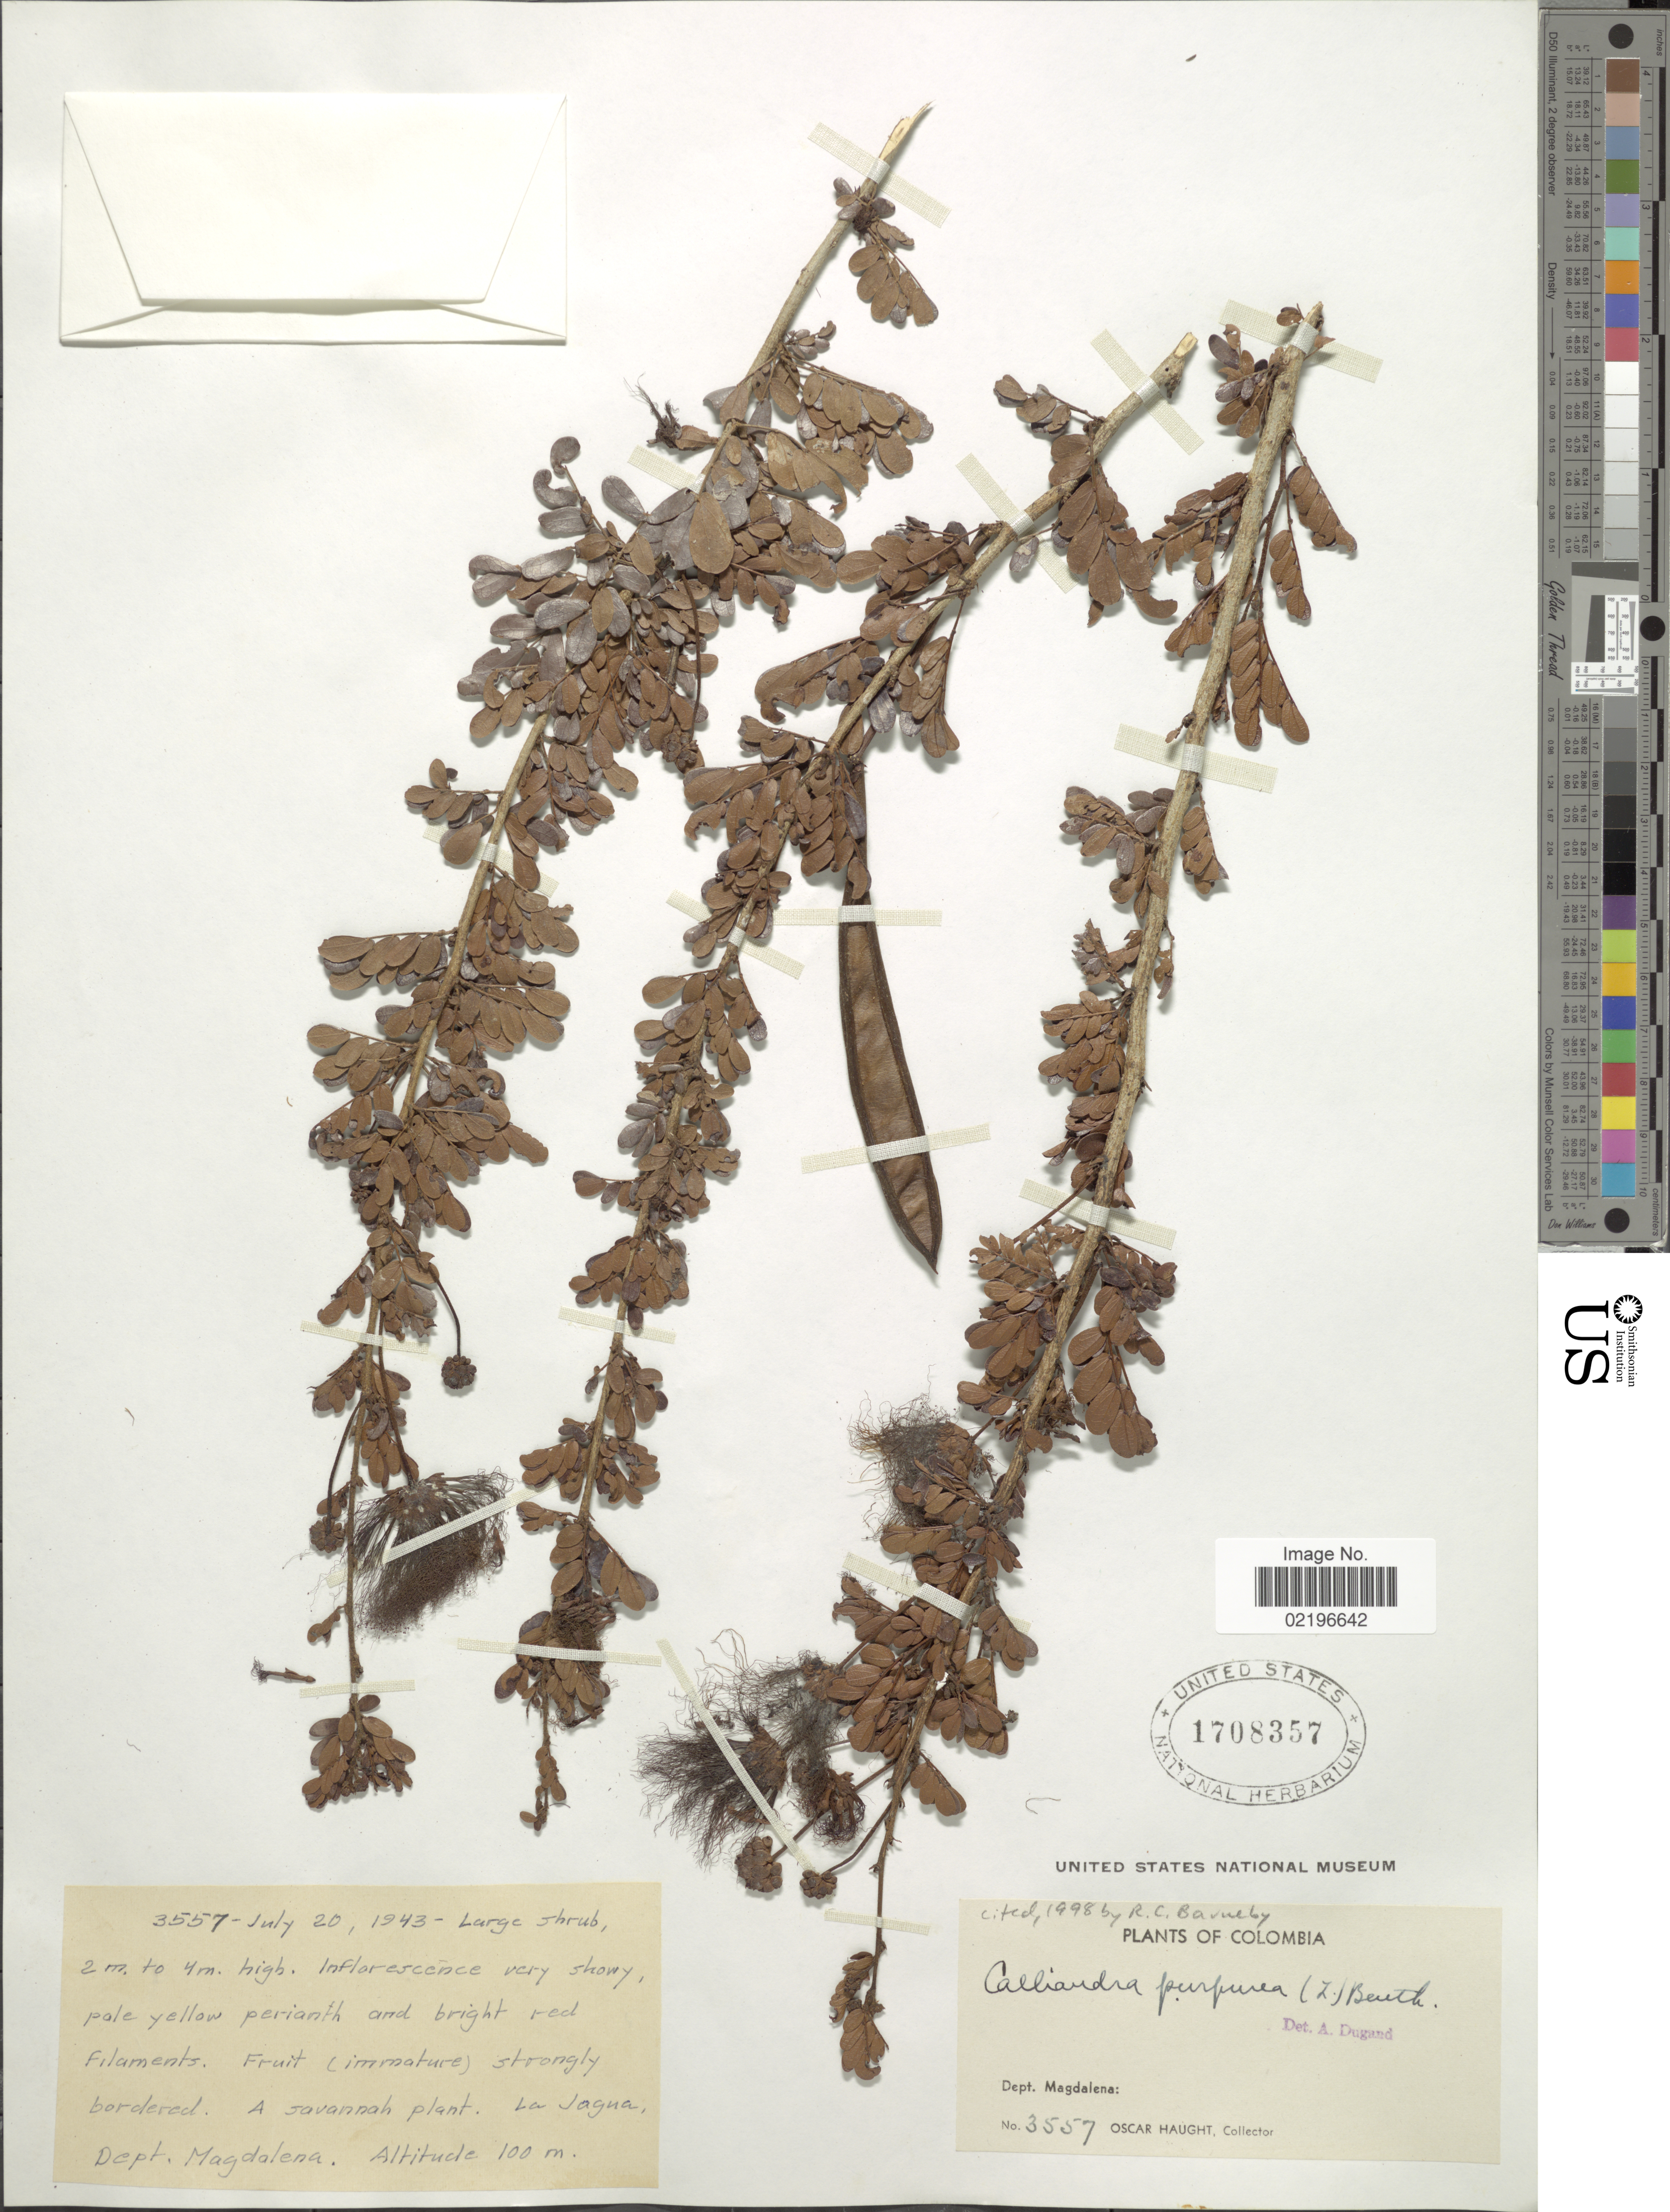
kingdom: Plantae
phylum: Tracheophyta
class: Magnoliopsida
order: Fabales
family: Fabaceae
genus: Calliandra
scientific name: Calliandra purpurea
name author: (L.) Benth.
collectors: O. L. Haught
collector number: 3557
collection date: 1943-07-20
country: Colombia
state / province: Magdalena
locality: La Jagua. Dept. Magdalena.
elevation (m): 100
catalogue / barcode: US 1708357